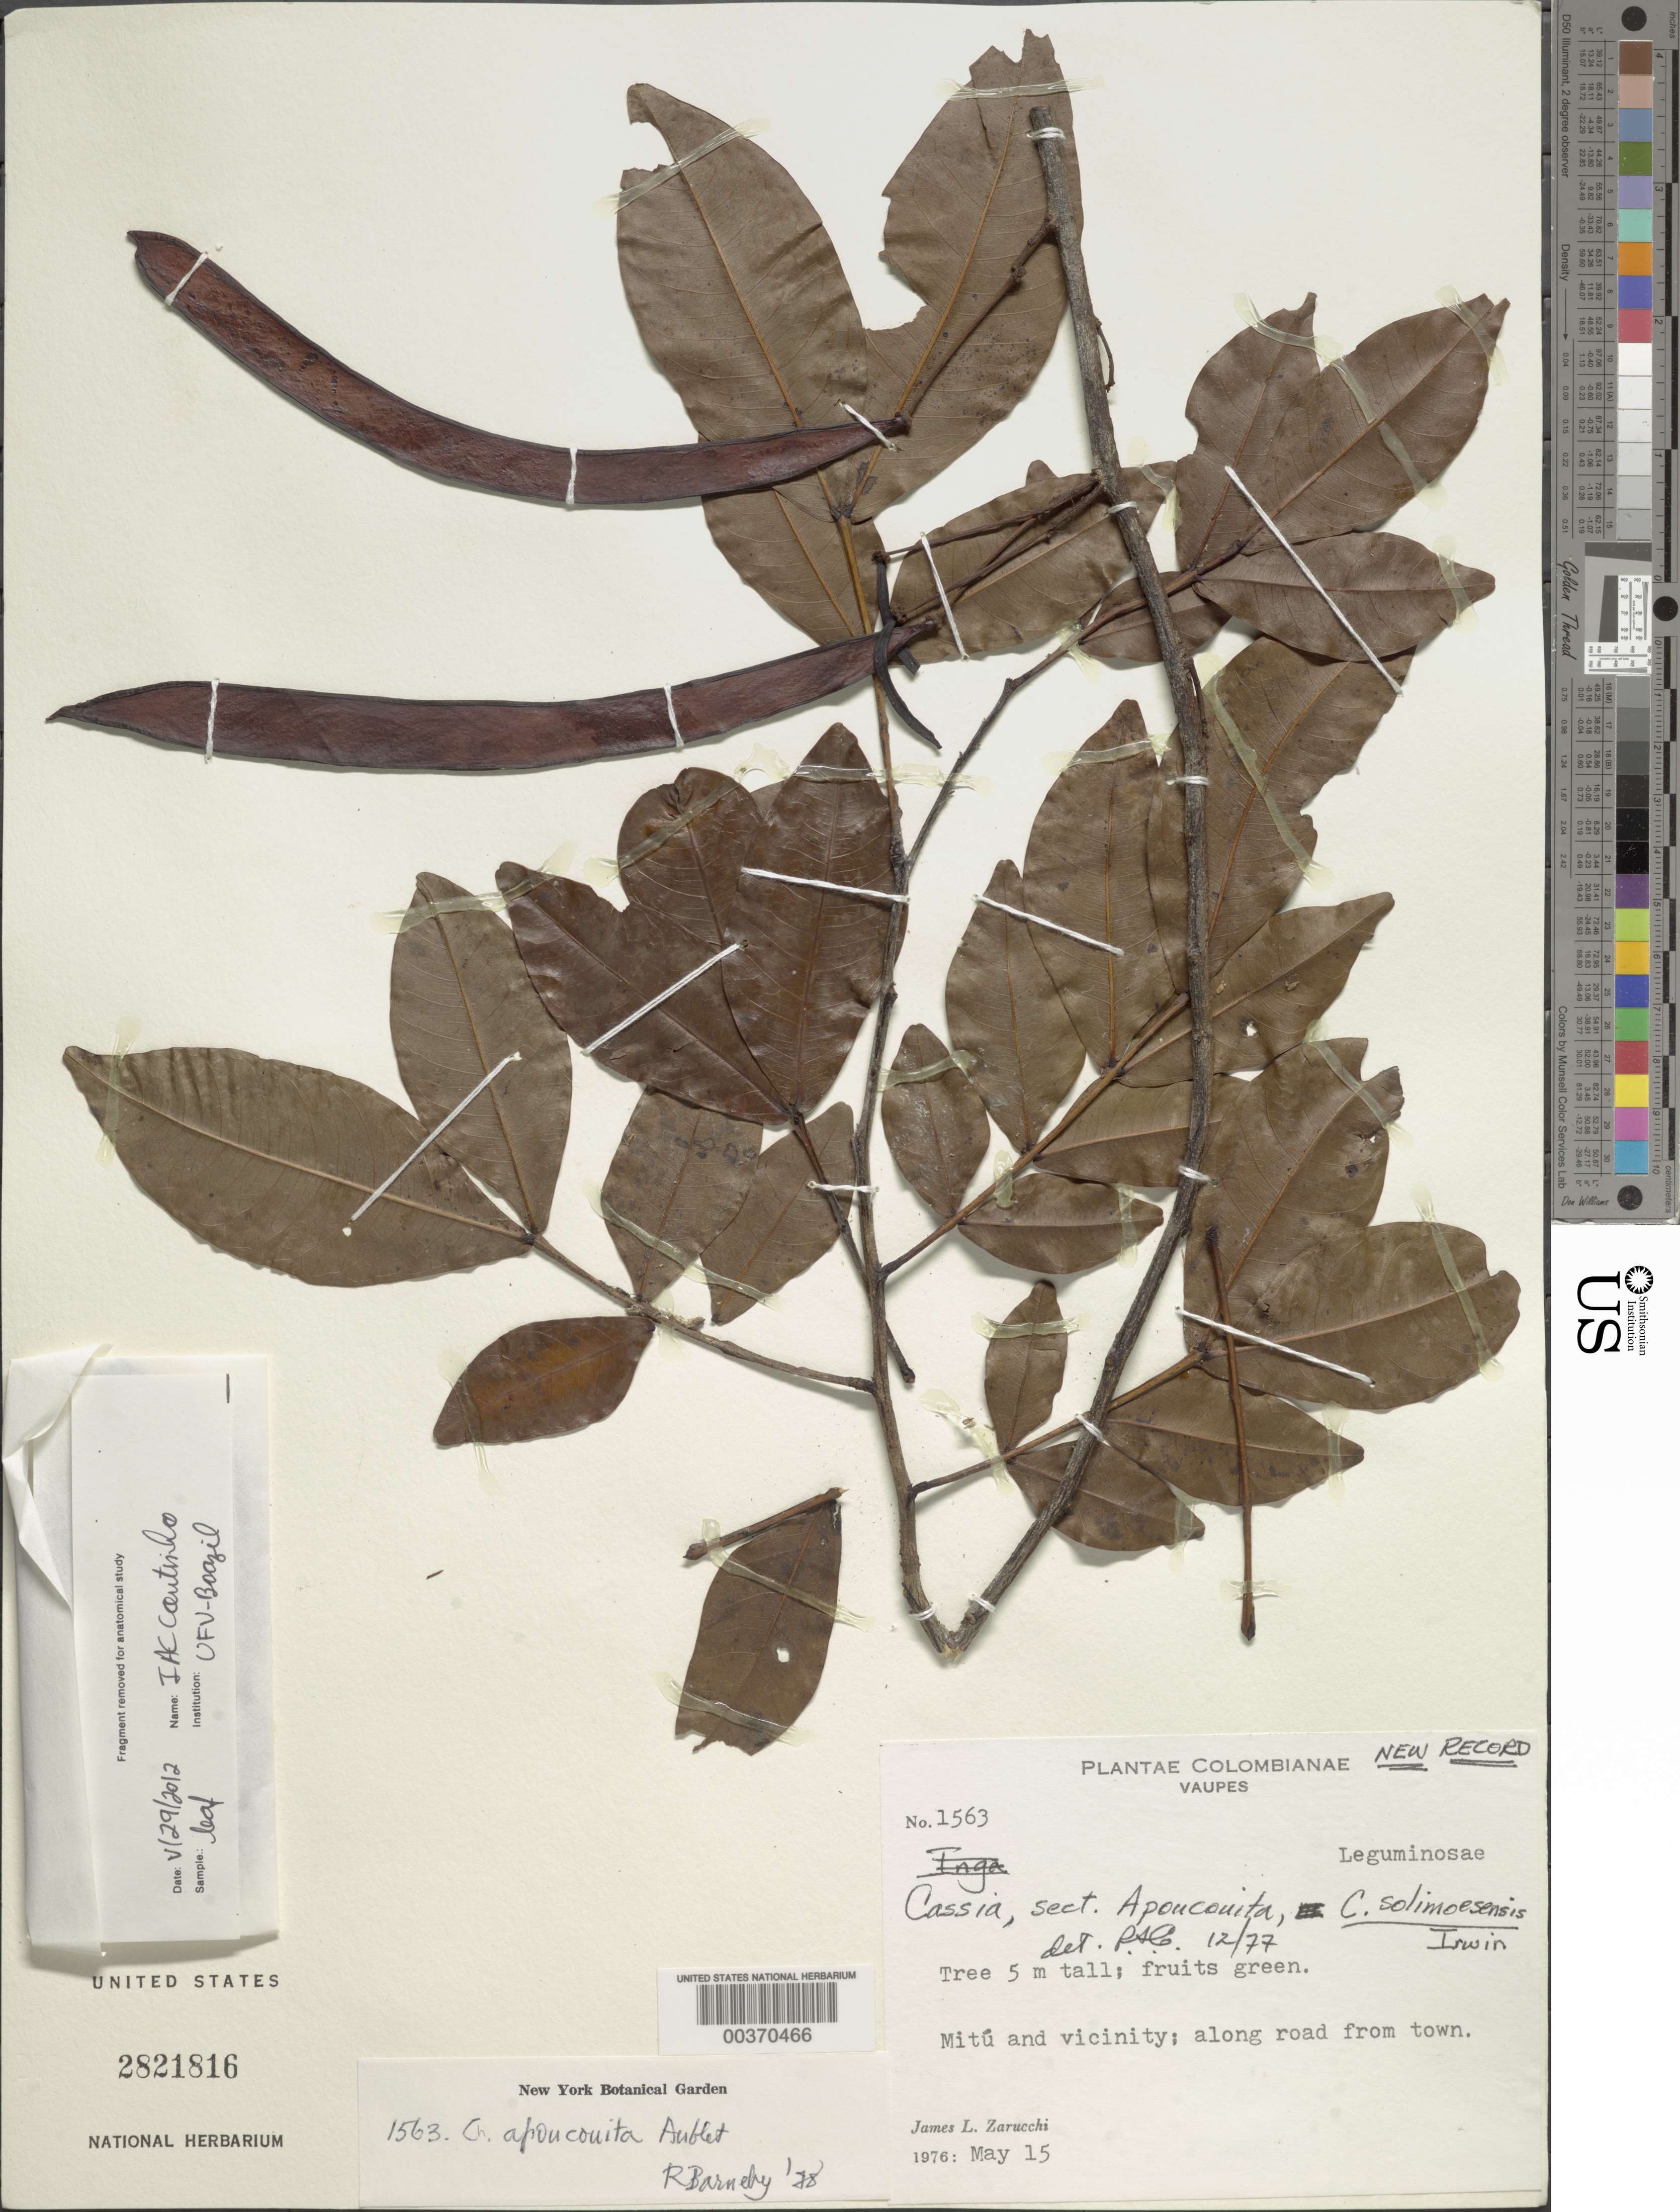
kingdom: Plantae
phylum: Tracheophyta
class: Magnoliopsida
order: Fabales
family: Fabaceae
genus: Chamaecrista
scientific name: Chamaecrista apoucouita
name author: (Aubl.) H.S. Irwin & Barneby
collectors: J. L. Zarucchi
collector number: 1563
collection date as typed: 15 May 1976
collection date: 1976-05-15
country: Colombia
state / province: Vaupés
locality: Mitu and vicinity; along road from town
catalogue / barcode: US 2821816